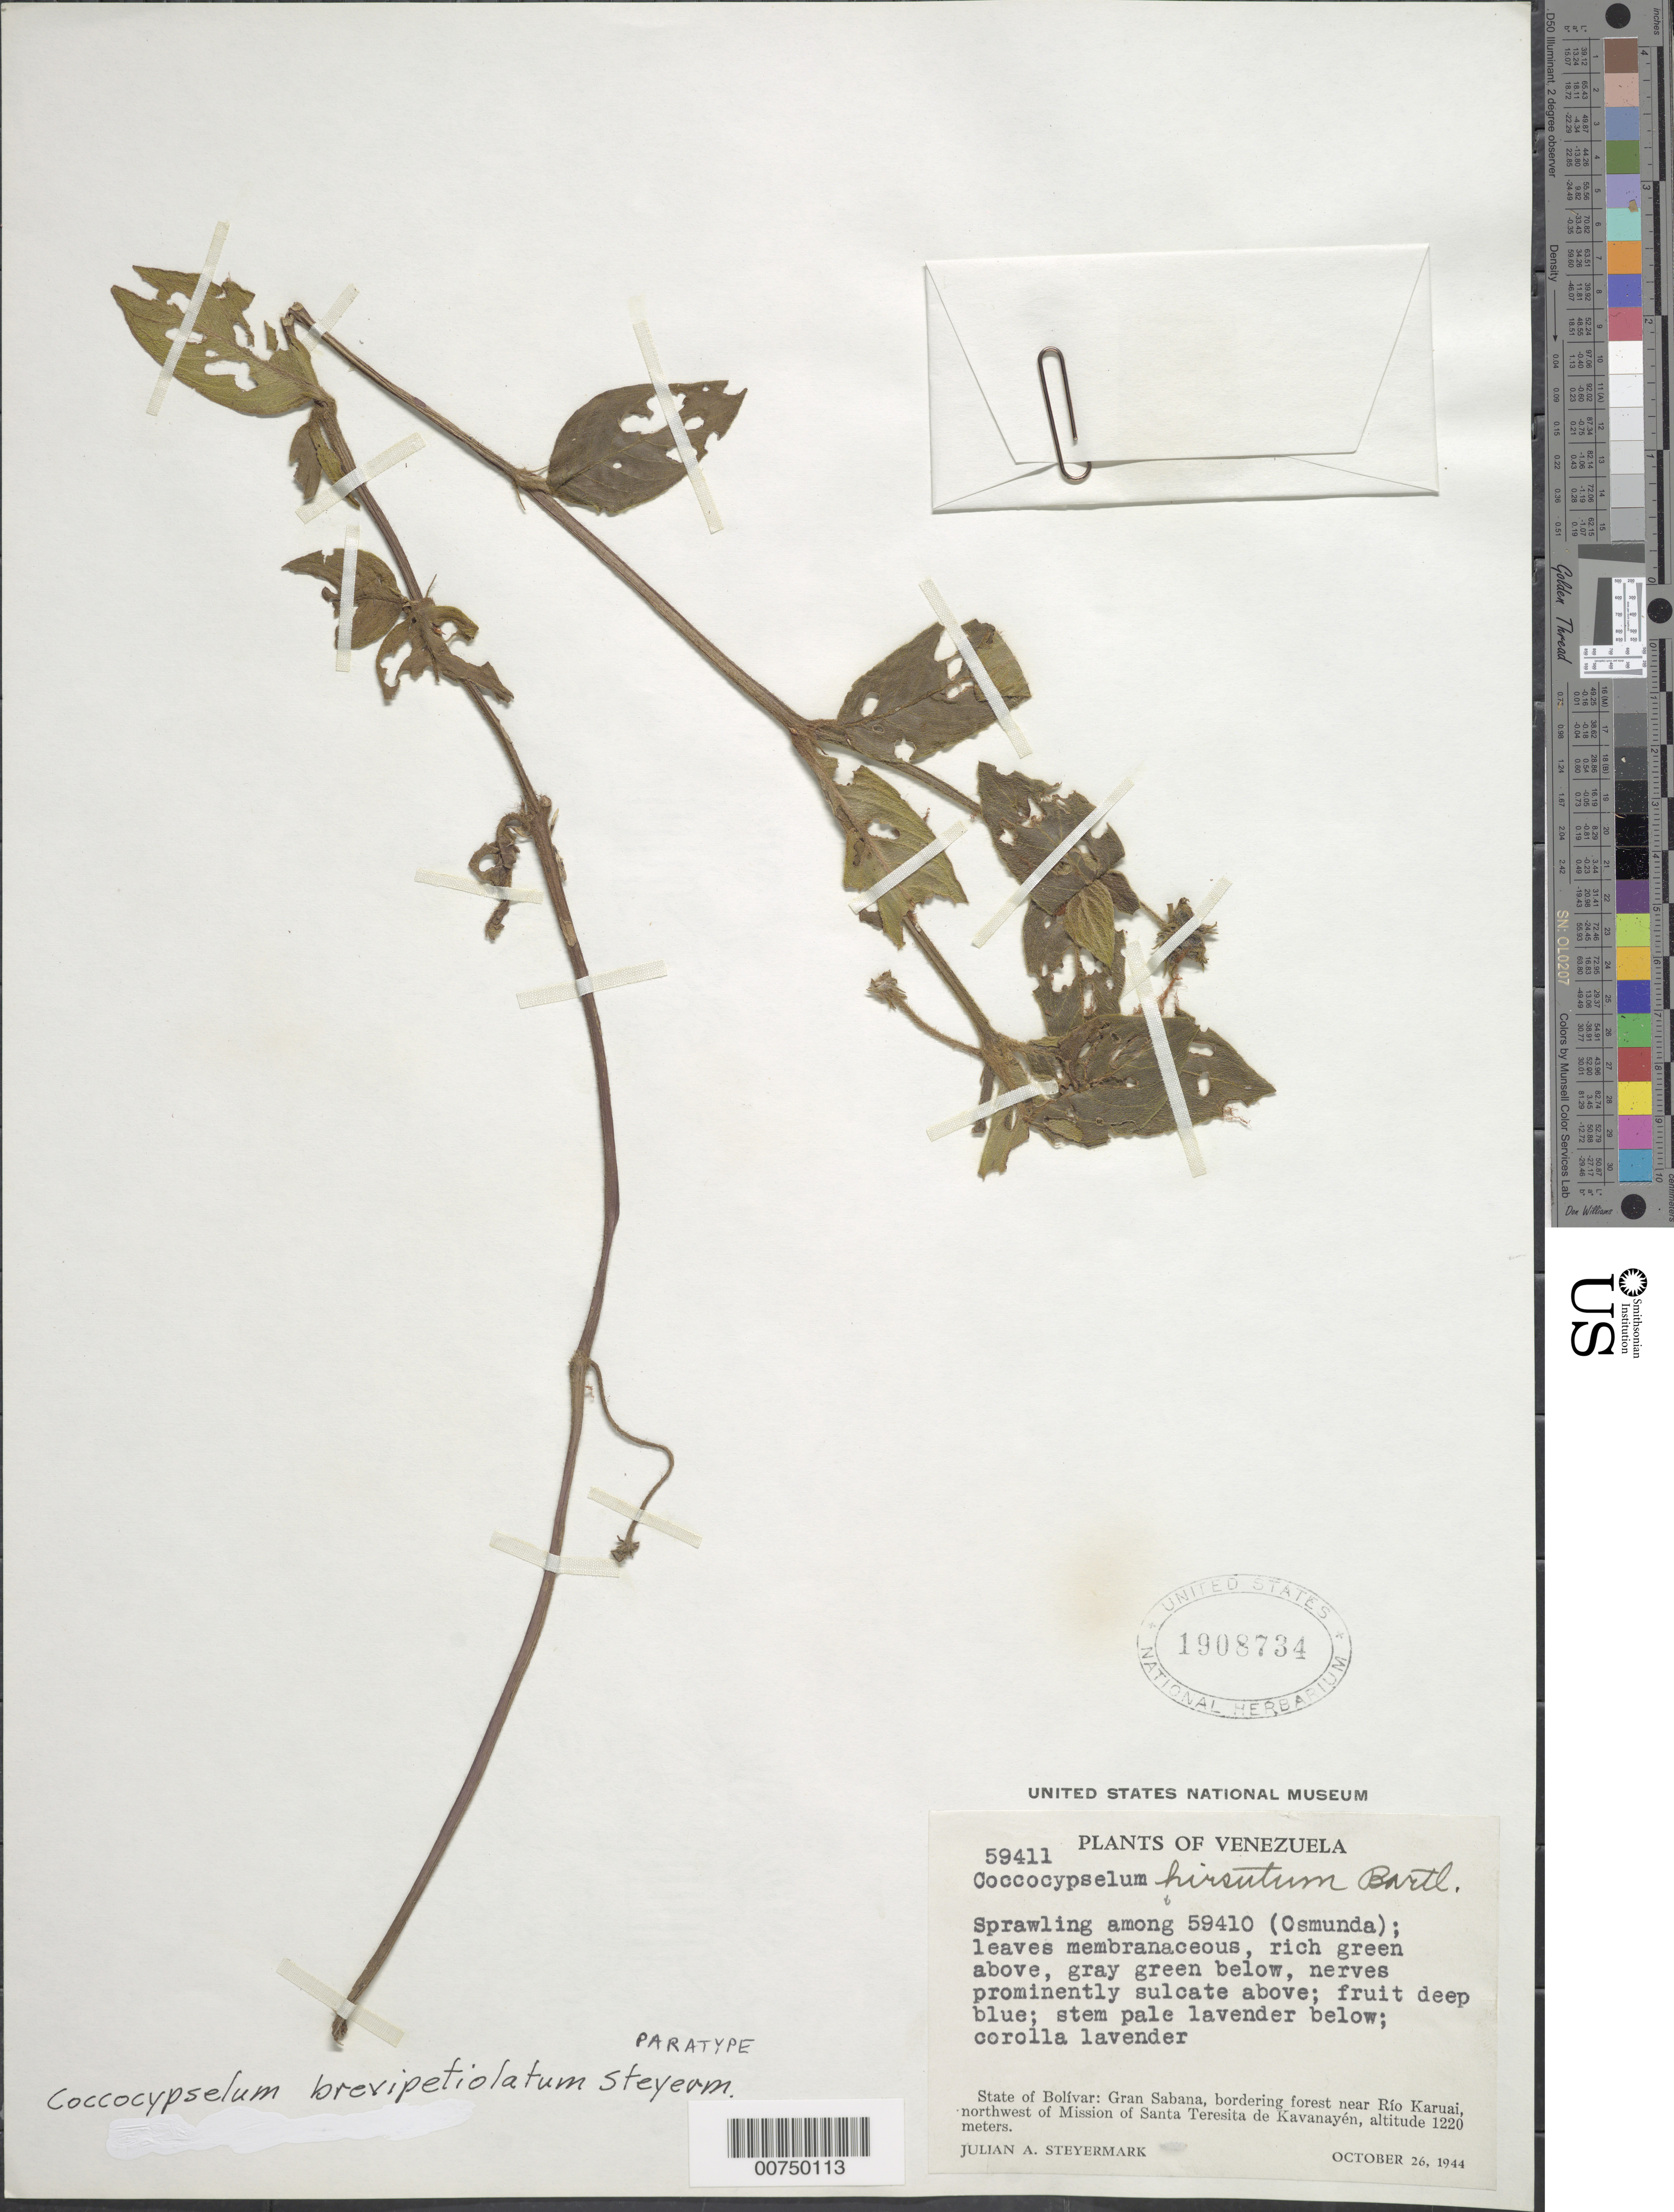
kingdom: Plantae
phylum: Tracheophyta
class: Magnoliopsida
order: Gentianales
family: Rubiaceae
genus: Coccocypselum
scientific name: Coccocypselum brevipetiolatum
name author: Steyerm.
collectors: J. Steyermark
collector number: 59411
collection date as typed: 26-Oct-44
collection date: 1944-10-26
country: Venezuela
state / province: Bolívar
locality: Gran Sabana, between Mission of Santa Teresita de Kavanayén NW to Río Karuai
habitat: Among 59410 (Osmunda), bordering forest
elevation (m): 1220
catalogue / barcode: US 1908734